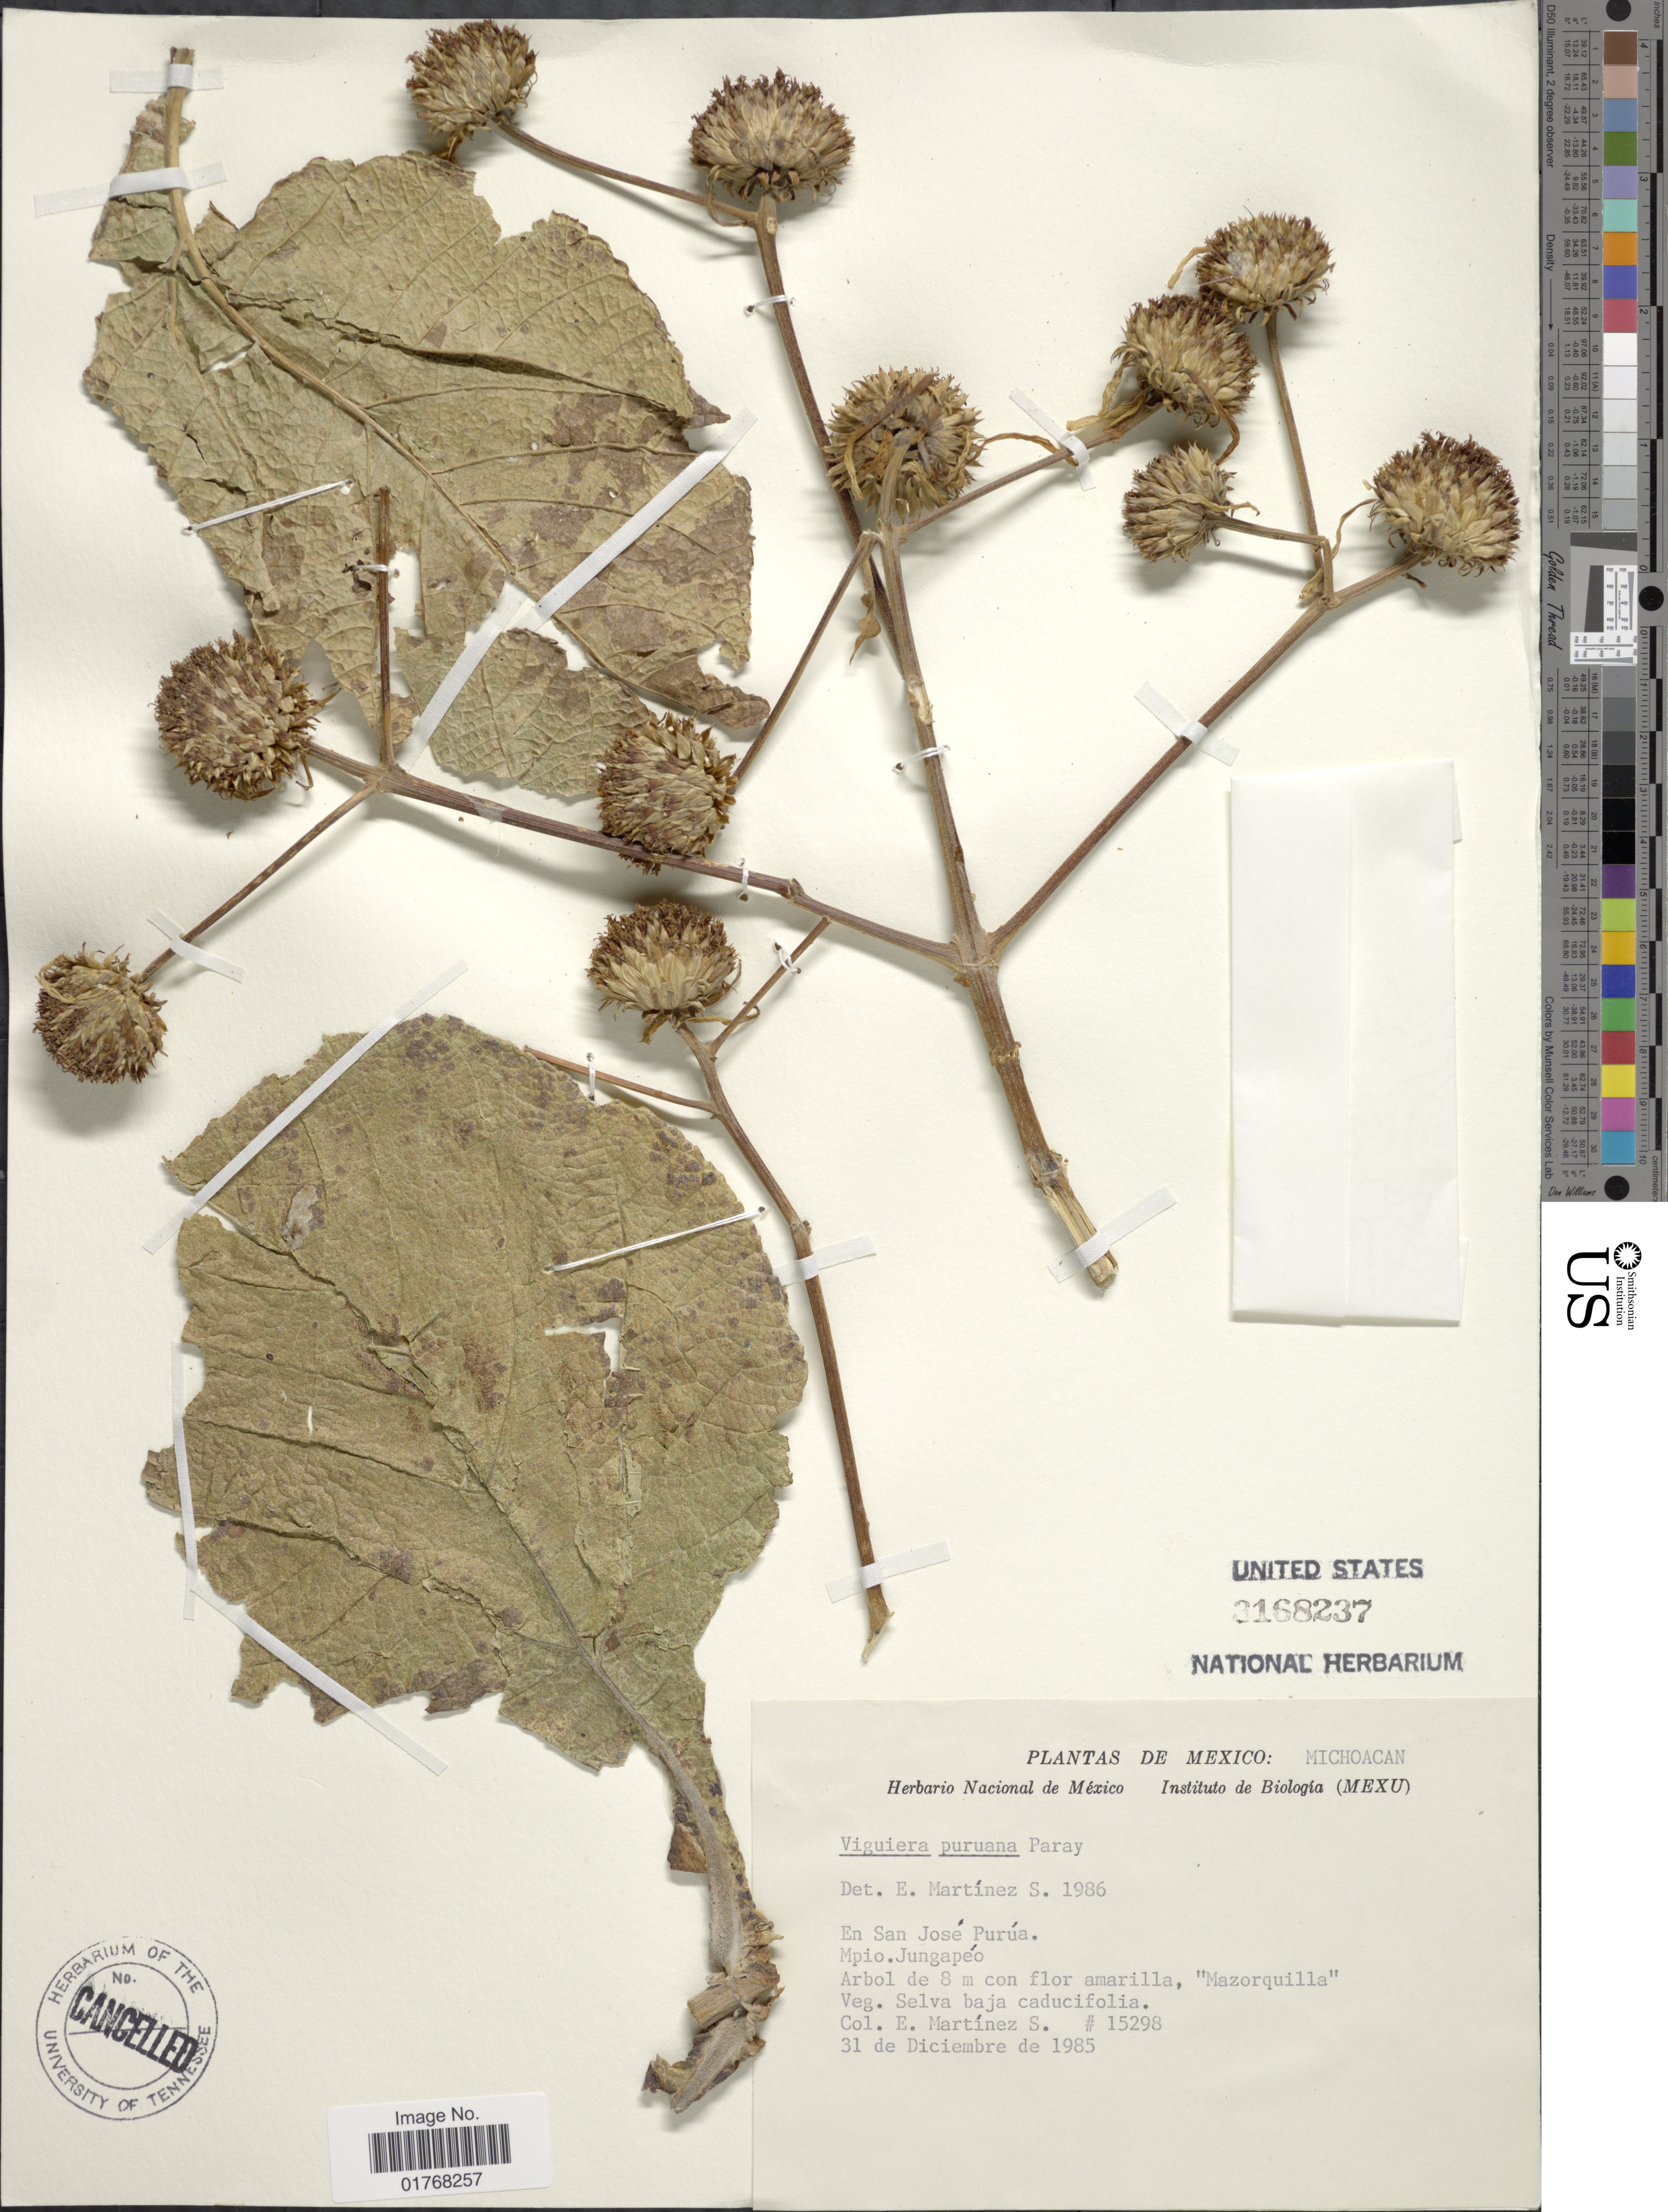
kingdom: Plantae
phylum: Tracheophyta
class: Magnoliopsida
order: Asterales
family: Asteraceae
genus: Viguiera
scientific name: Viguiera puruana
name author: Paray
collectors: E. M. Martínez S.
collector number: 15298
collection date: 1985-12-31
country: Mexico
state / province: Michoacán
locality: En San José Purúa, Mpio Jungapéo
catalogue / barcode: US 2168237